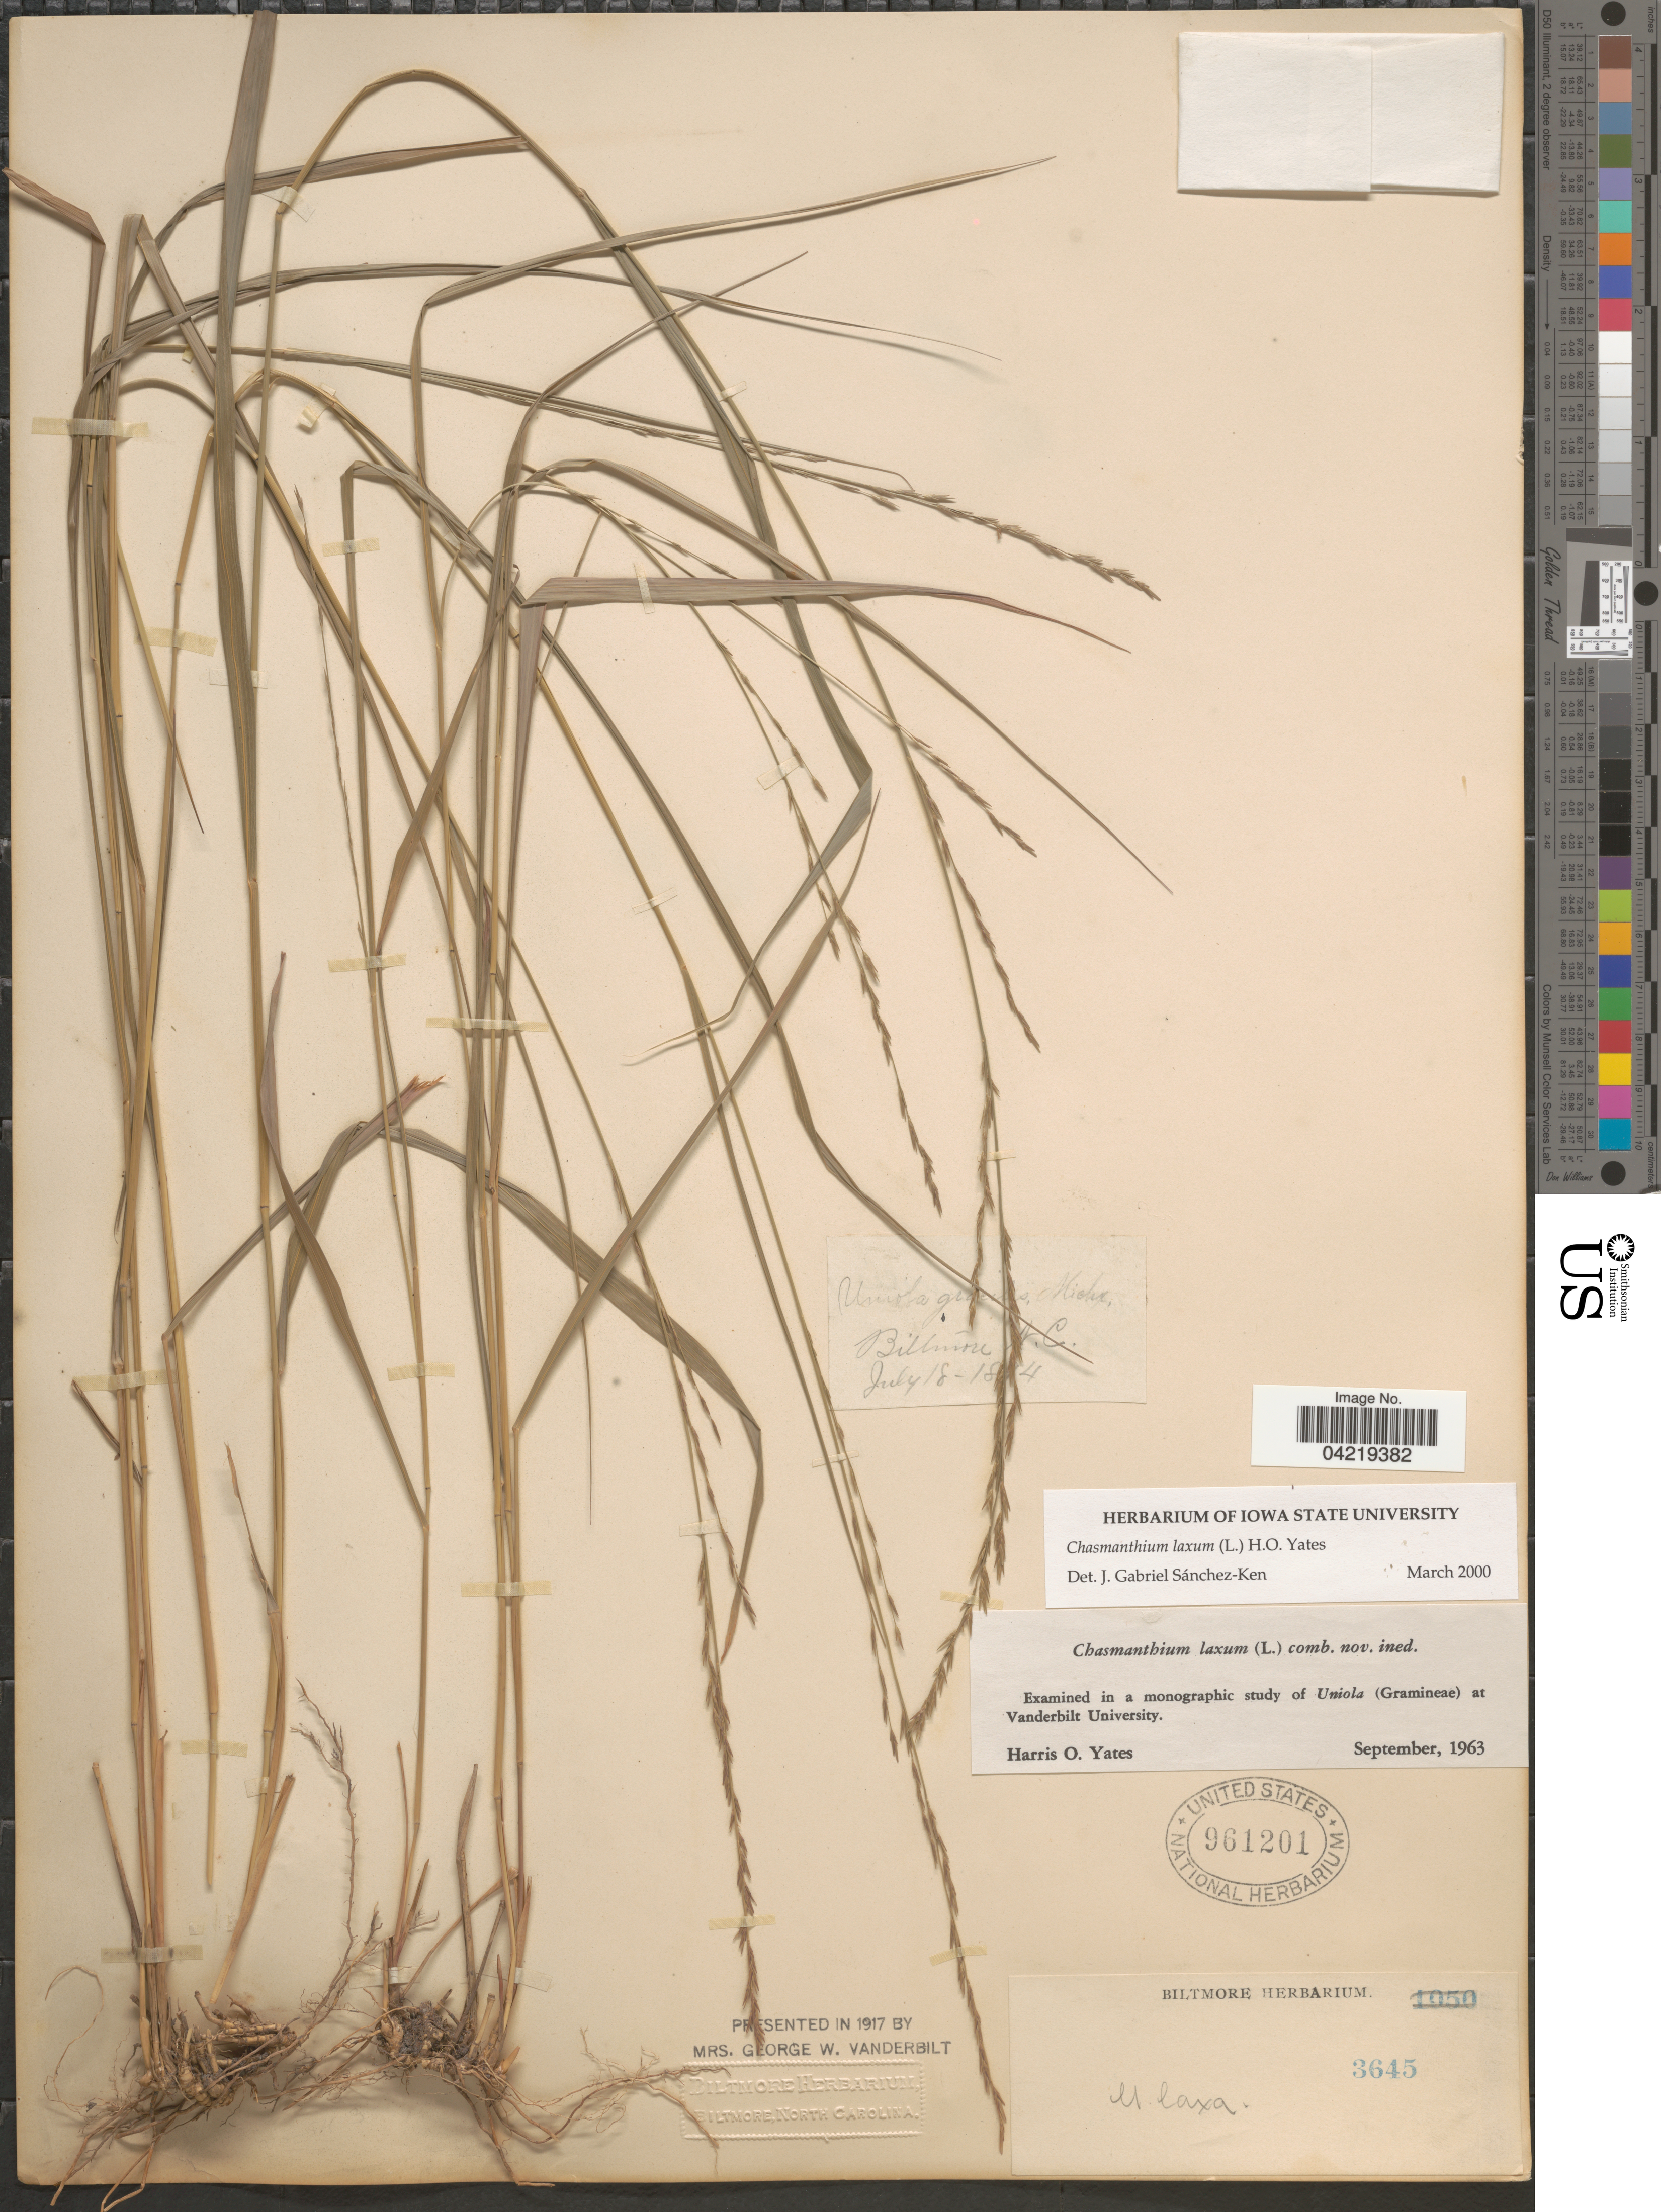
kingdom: Plantae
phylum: Tracheophyta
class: Liliopsida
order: Poales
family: Poaceae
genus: Chasmanthium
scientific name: Chasmanthium laxum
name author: (L.) H.O. Yates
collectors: ex herb. Biltmore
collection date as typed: July 18 - 18!4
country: United States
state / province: North Carolina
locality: Biltmore.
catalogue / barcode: US 961201